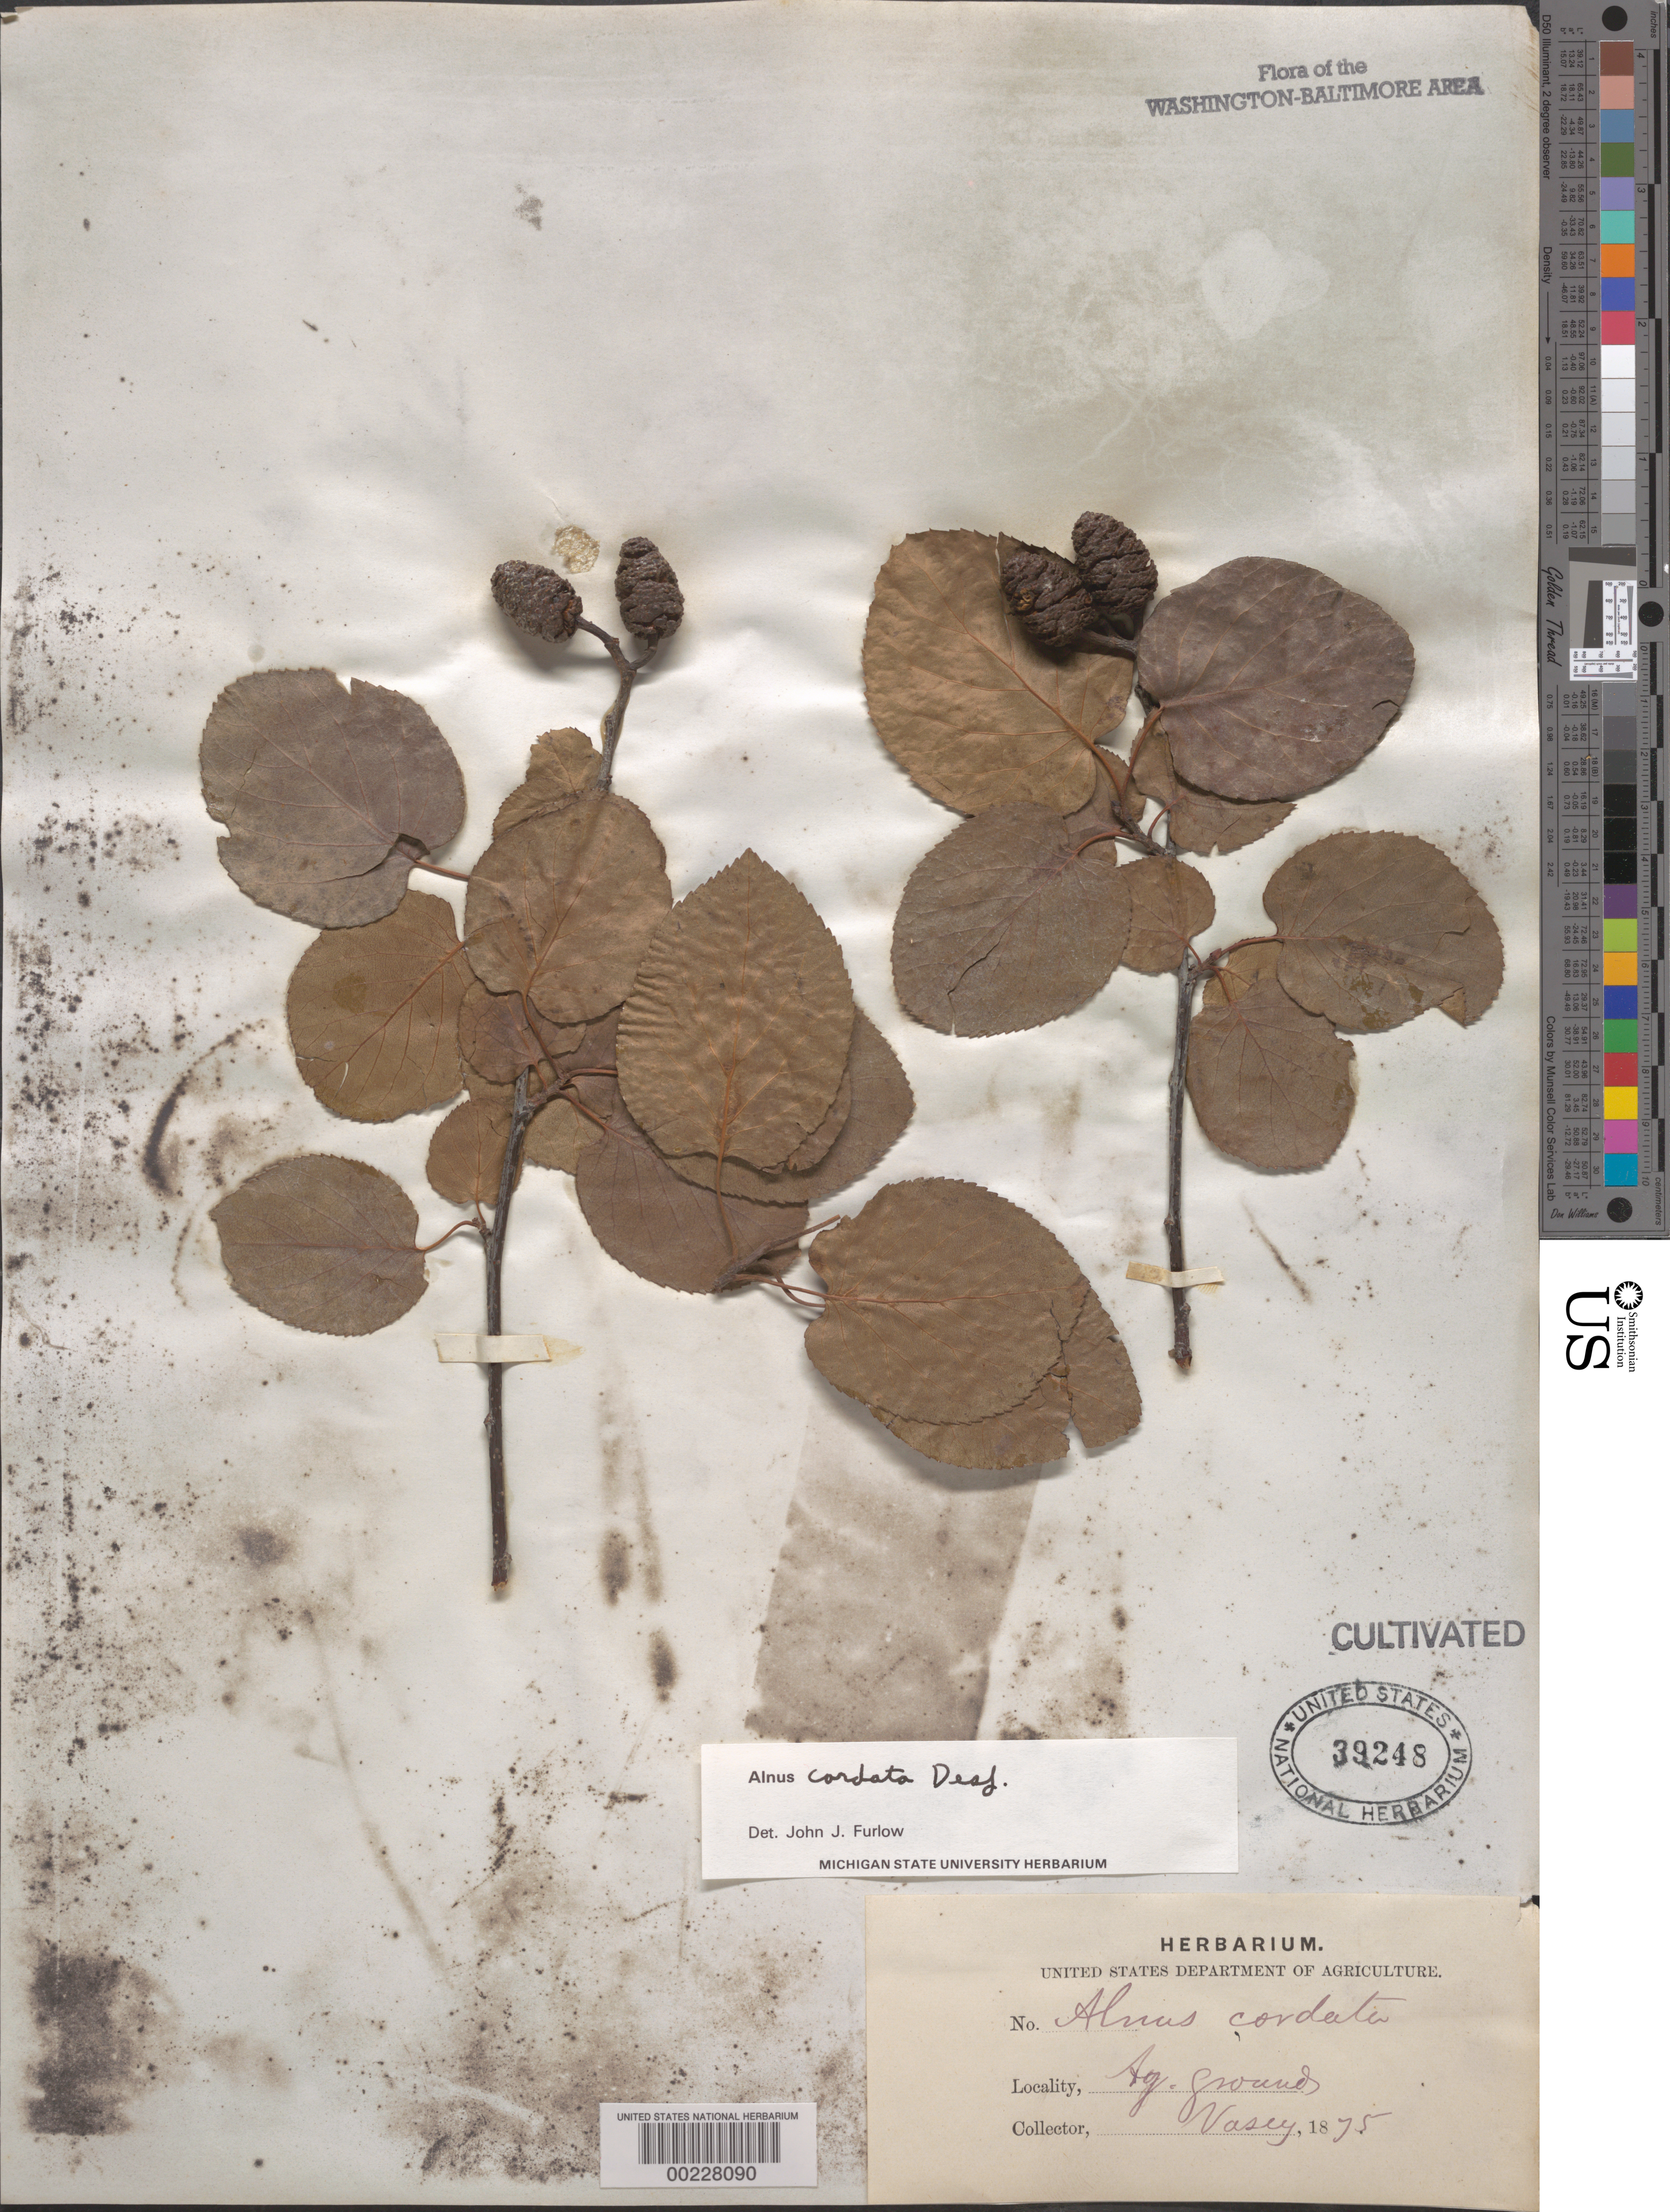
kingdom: Plantae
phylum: Tracheophyta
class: Magnoliopsida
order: Fagales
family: Betulaceae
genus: Alnus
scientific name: Alnus cordata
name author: (Loisel.) Duby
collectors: G. R. Vasey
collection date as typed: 1875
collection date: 1875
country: United States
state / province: District of Columbia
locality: Agriculture grounds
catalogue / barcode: US 39248